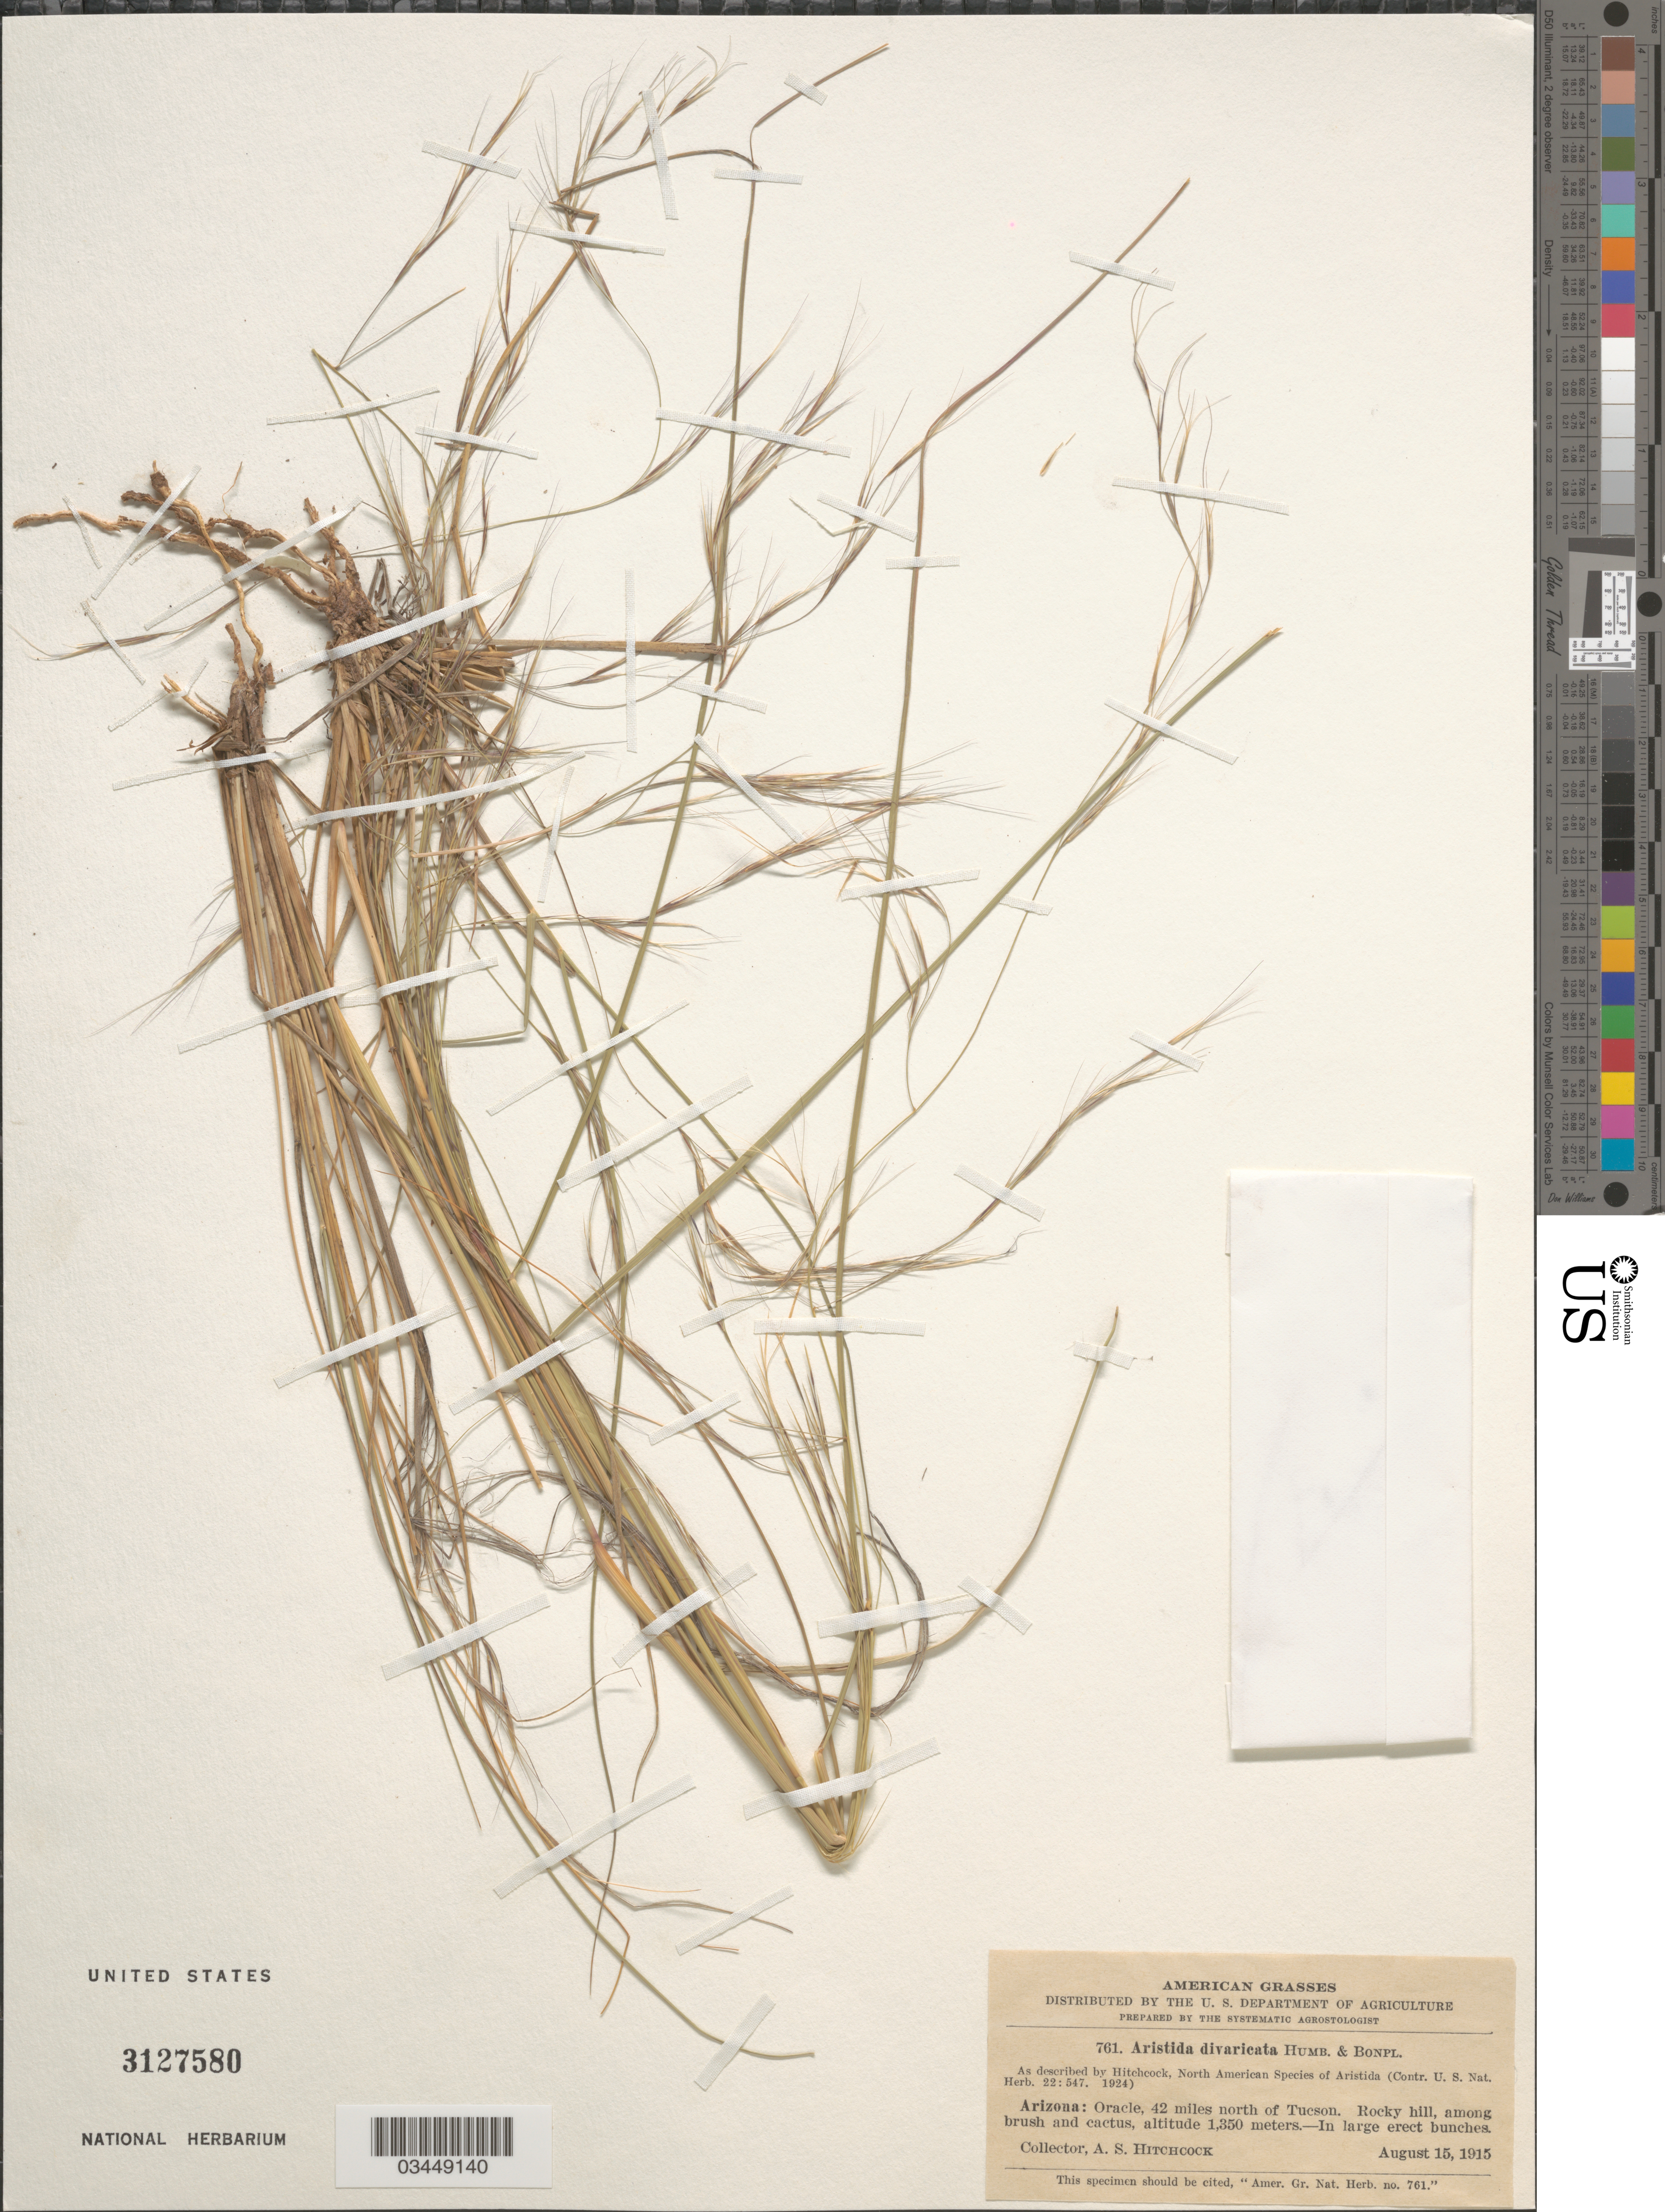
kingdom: Plantae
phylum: Tracheophyta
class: Liliopsida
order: Poales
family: Poaceae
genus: Aristida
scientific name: Aristida divaricata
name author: Humb. & Bonpl. ex Willd.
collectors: A. S. Hitchcock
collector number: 761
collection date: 1915-08-15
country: United States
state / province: Arizona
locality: Oracle, 42 miles north of Tucson.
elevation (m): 1350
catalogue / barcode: US 3127580